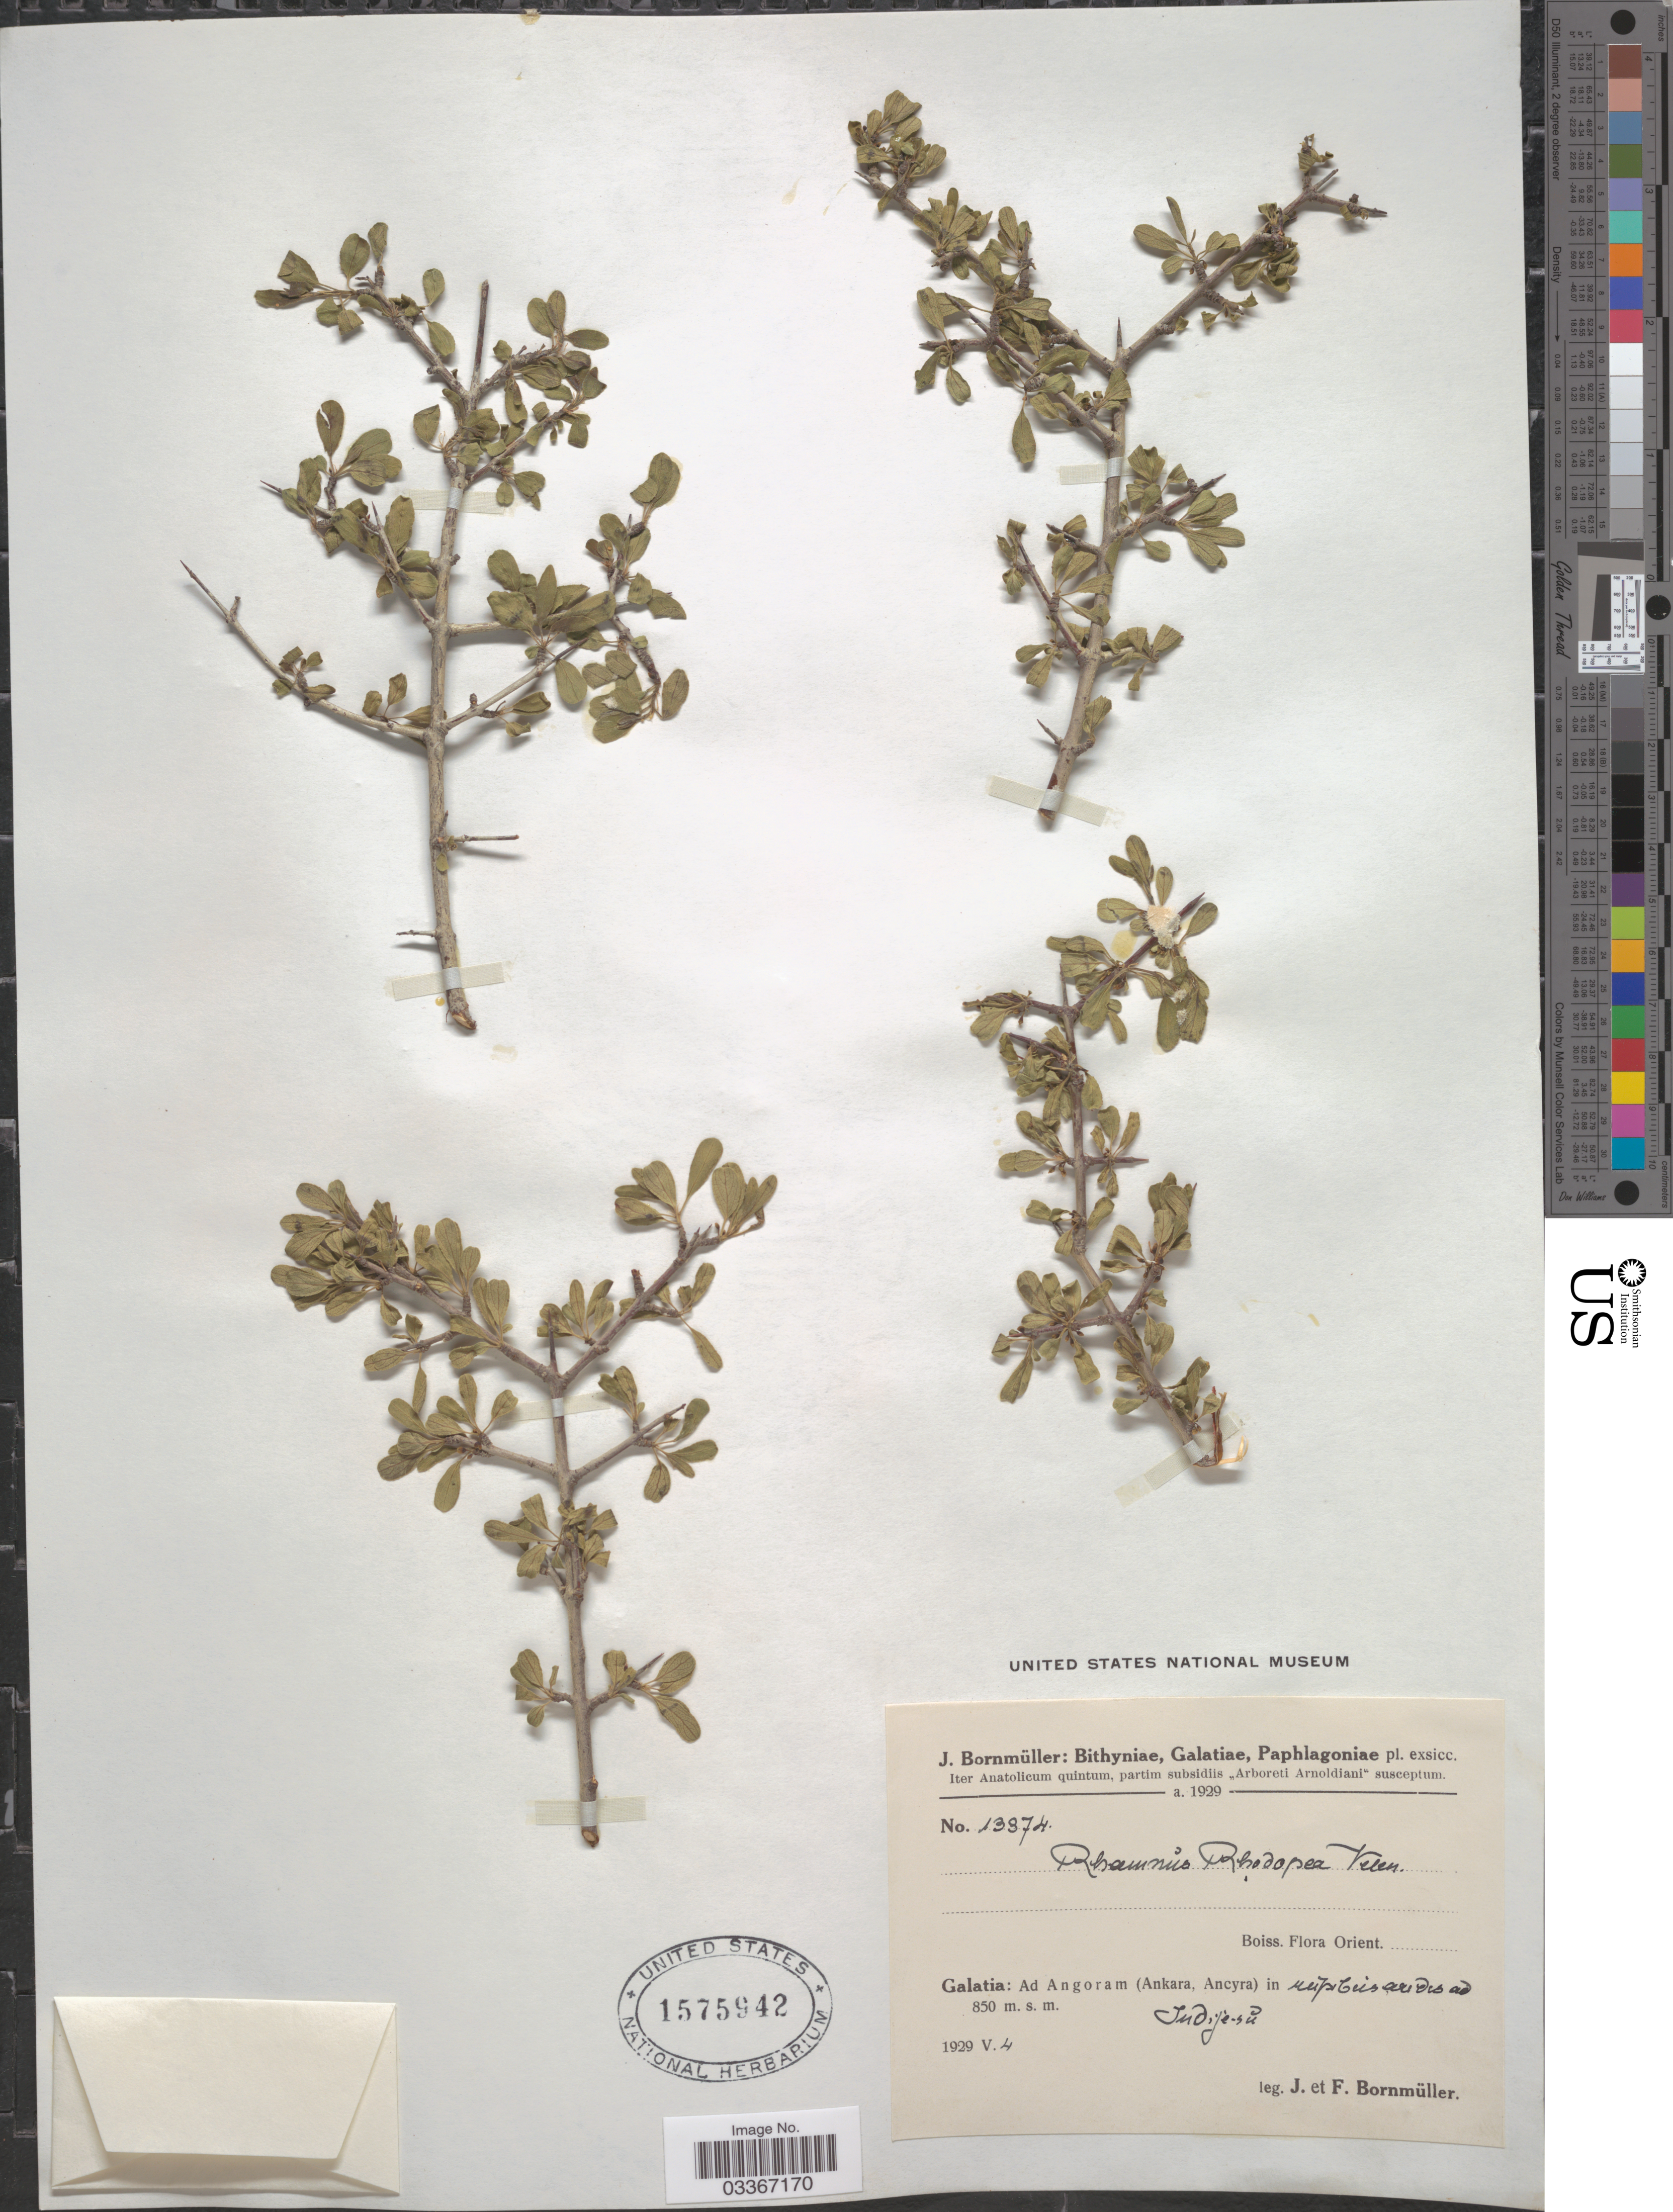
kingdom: Plantae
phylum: Tracheophyta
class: Magnoliopsida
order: Rosales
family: Rhamnaceae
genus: Rhamnus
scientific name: Rhamnus rhodopea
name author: Velen.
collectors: J. Bornmüller & F. Bornmüller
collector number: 13874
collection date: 1929-05-04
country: Turkey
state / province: Ankara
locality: Galatia: Ad Angoram (Ankara, Ancyra) in rupibus aridis ad Indije-su [interpreted].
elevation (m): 850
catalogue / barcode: US 1575942